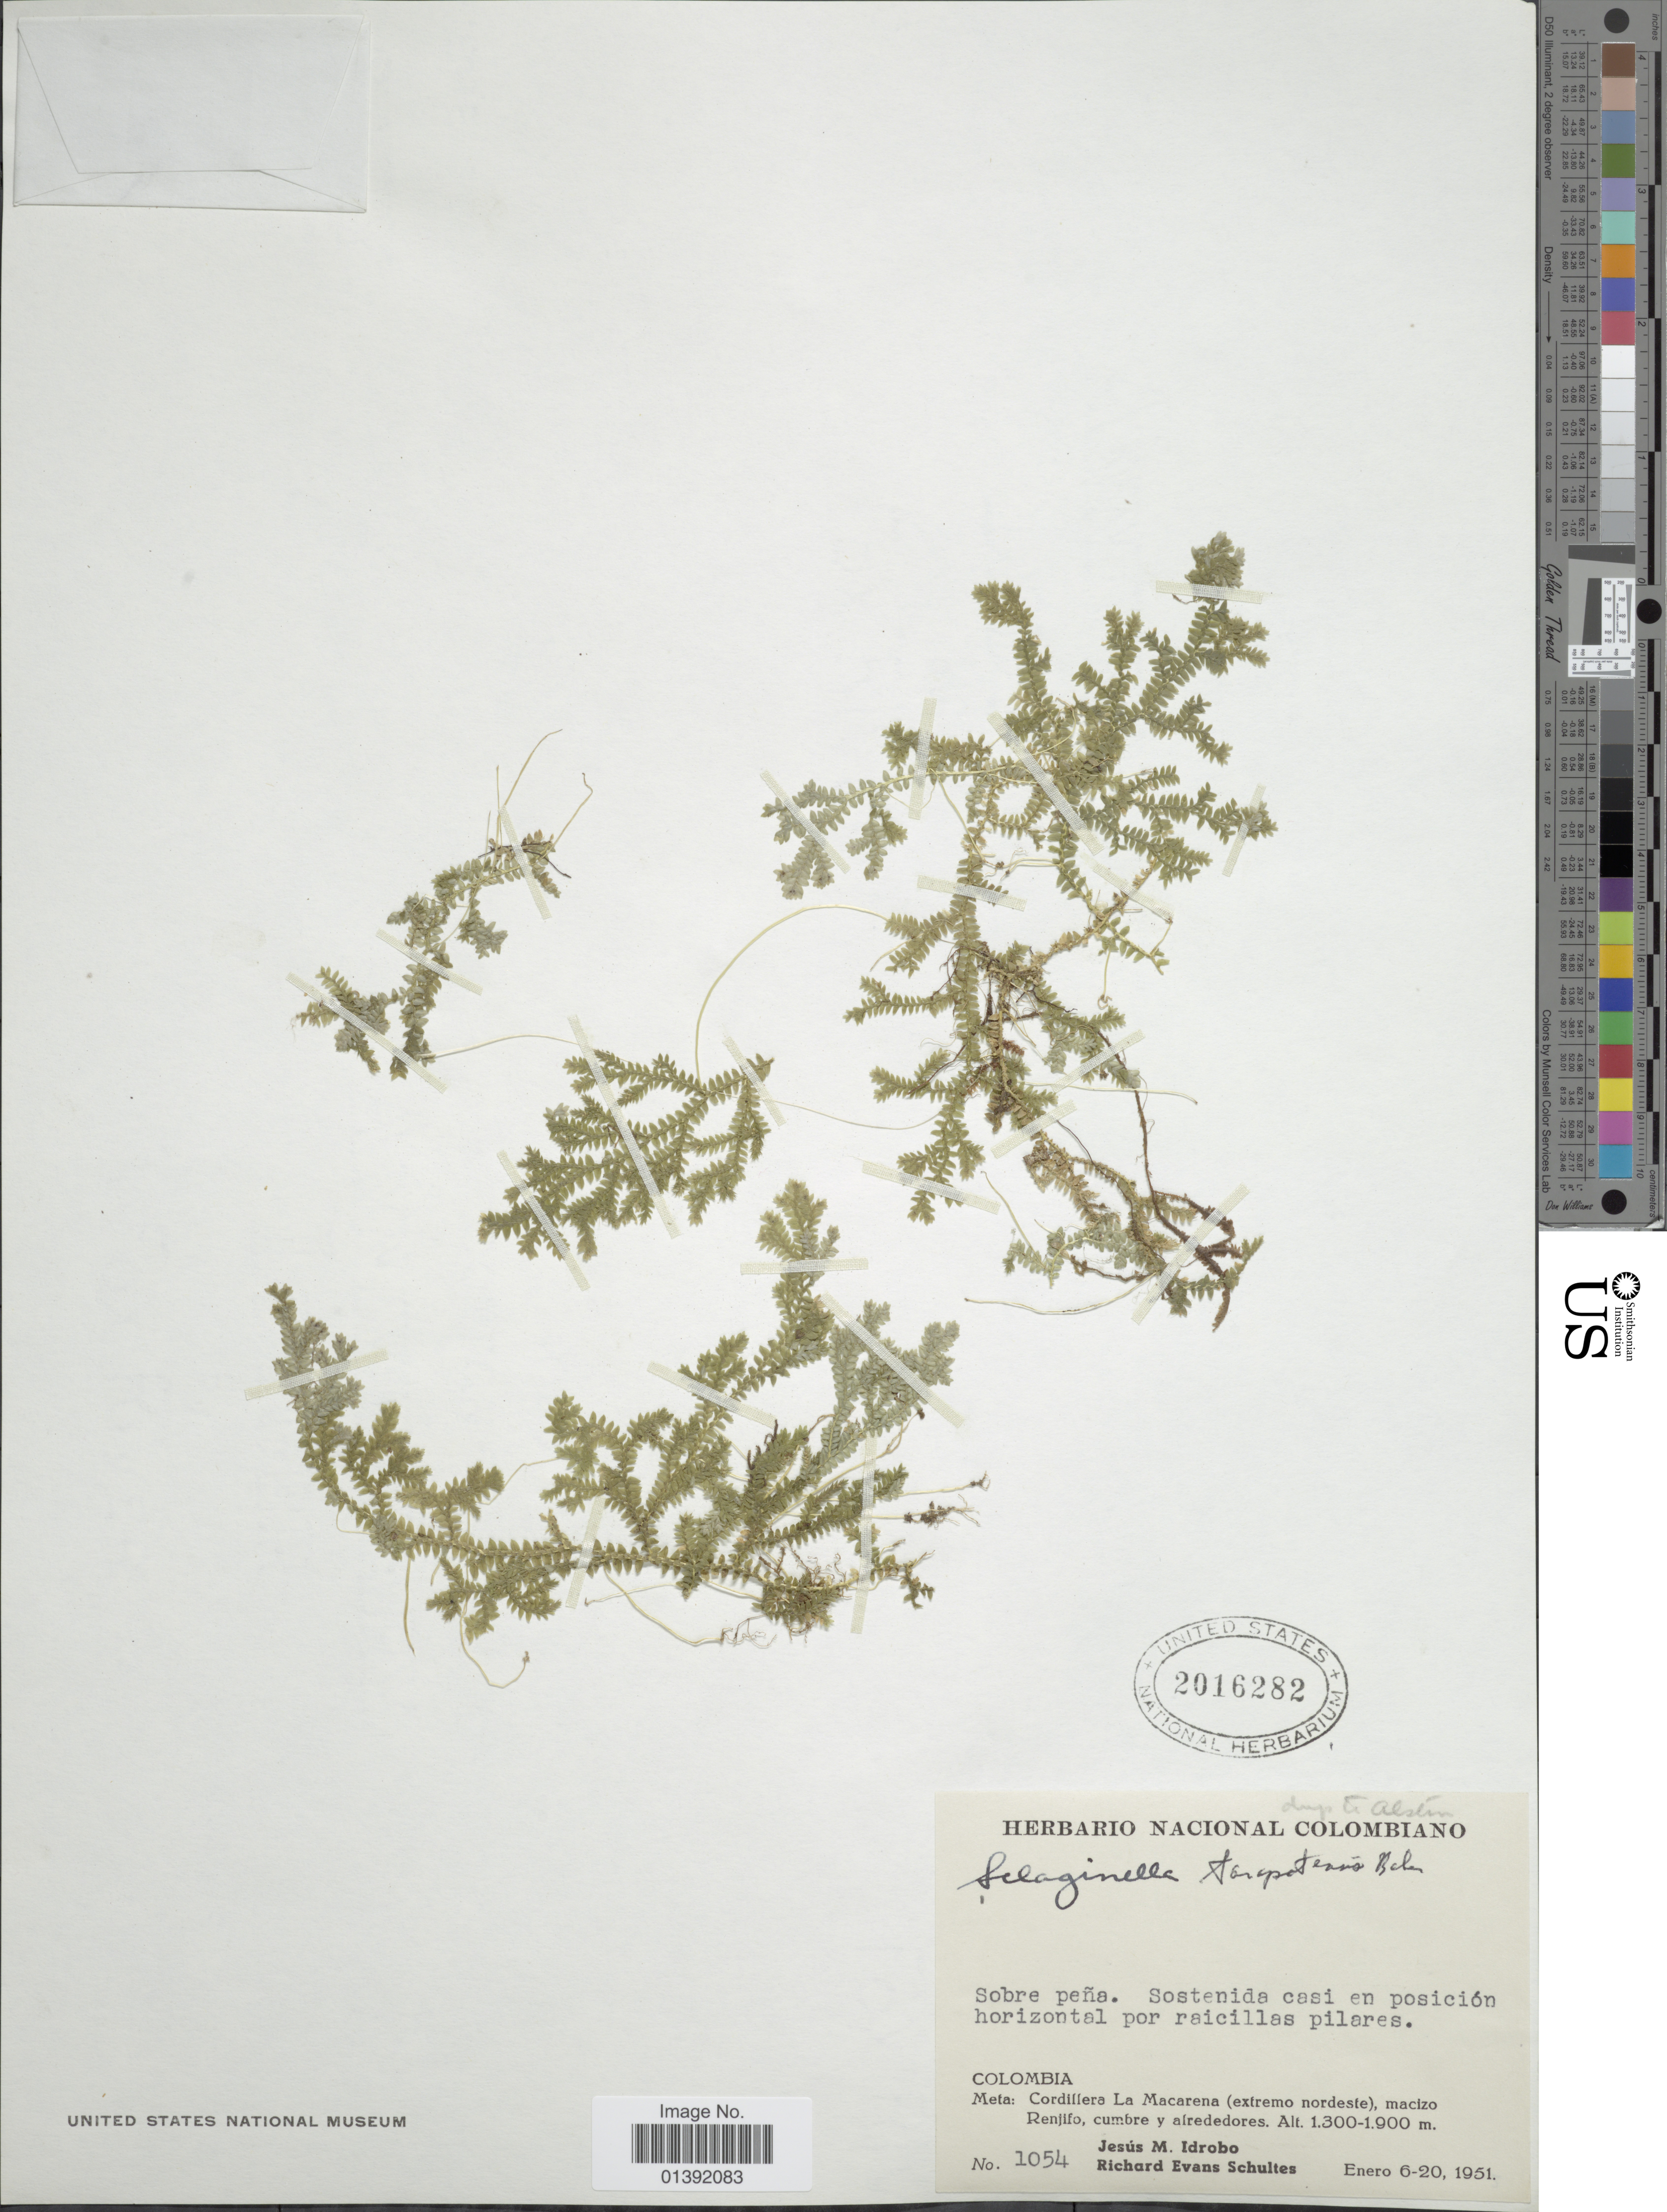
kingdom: Plantae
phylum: Tracheophyta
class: Lycopodiopsida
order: Selaginellales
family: Selaginellaceae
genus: Selaginella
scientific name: Selaginella tarapotensis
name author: Baker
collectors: J. M. Idrobo & R. E. Schultes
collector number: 1054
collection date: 1951-01-06/1951-01-20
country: Colombia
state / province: Meta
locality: Cordillera La Macarena (extremo nordeste), macizo Renjifo, cumbre y alrededores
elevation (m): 1300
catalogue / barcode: US 2016282